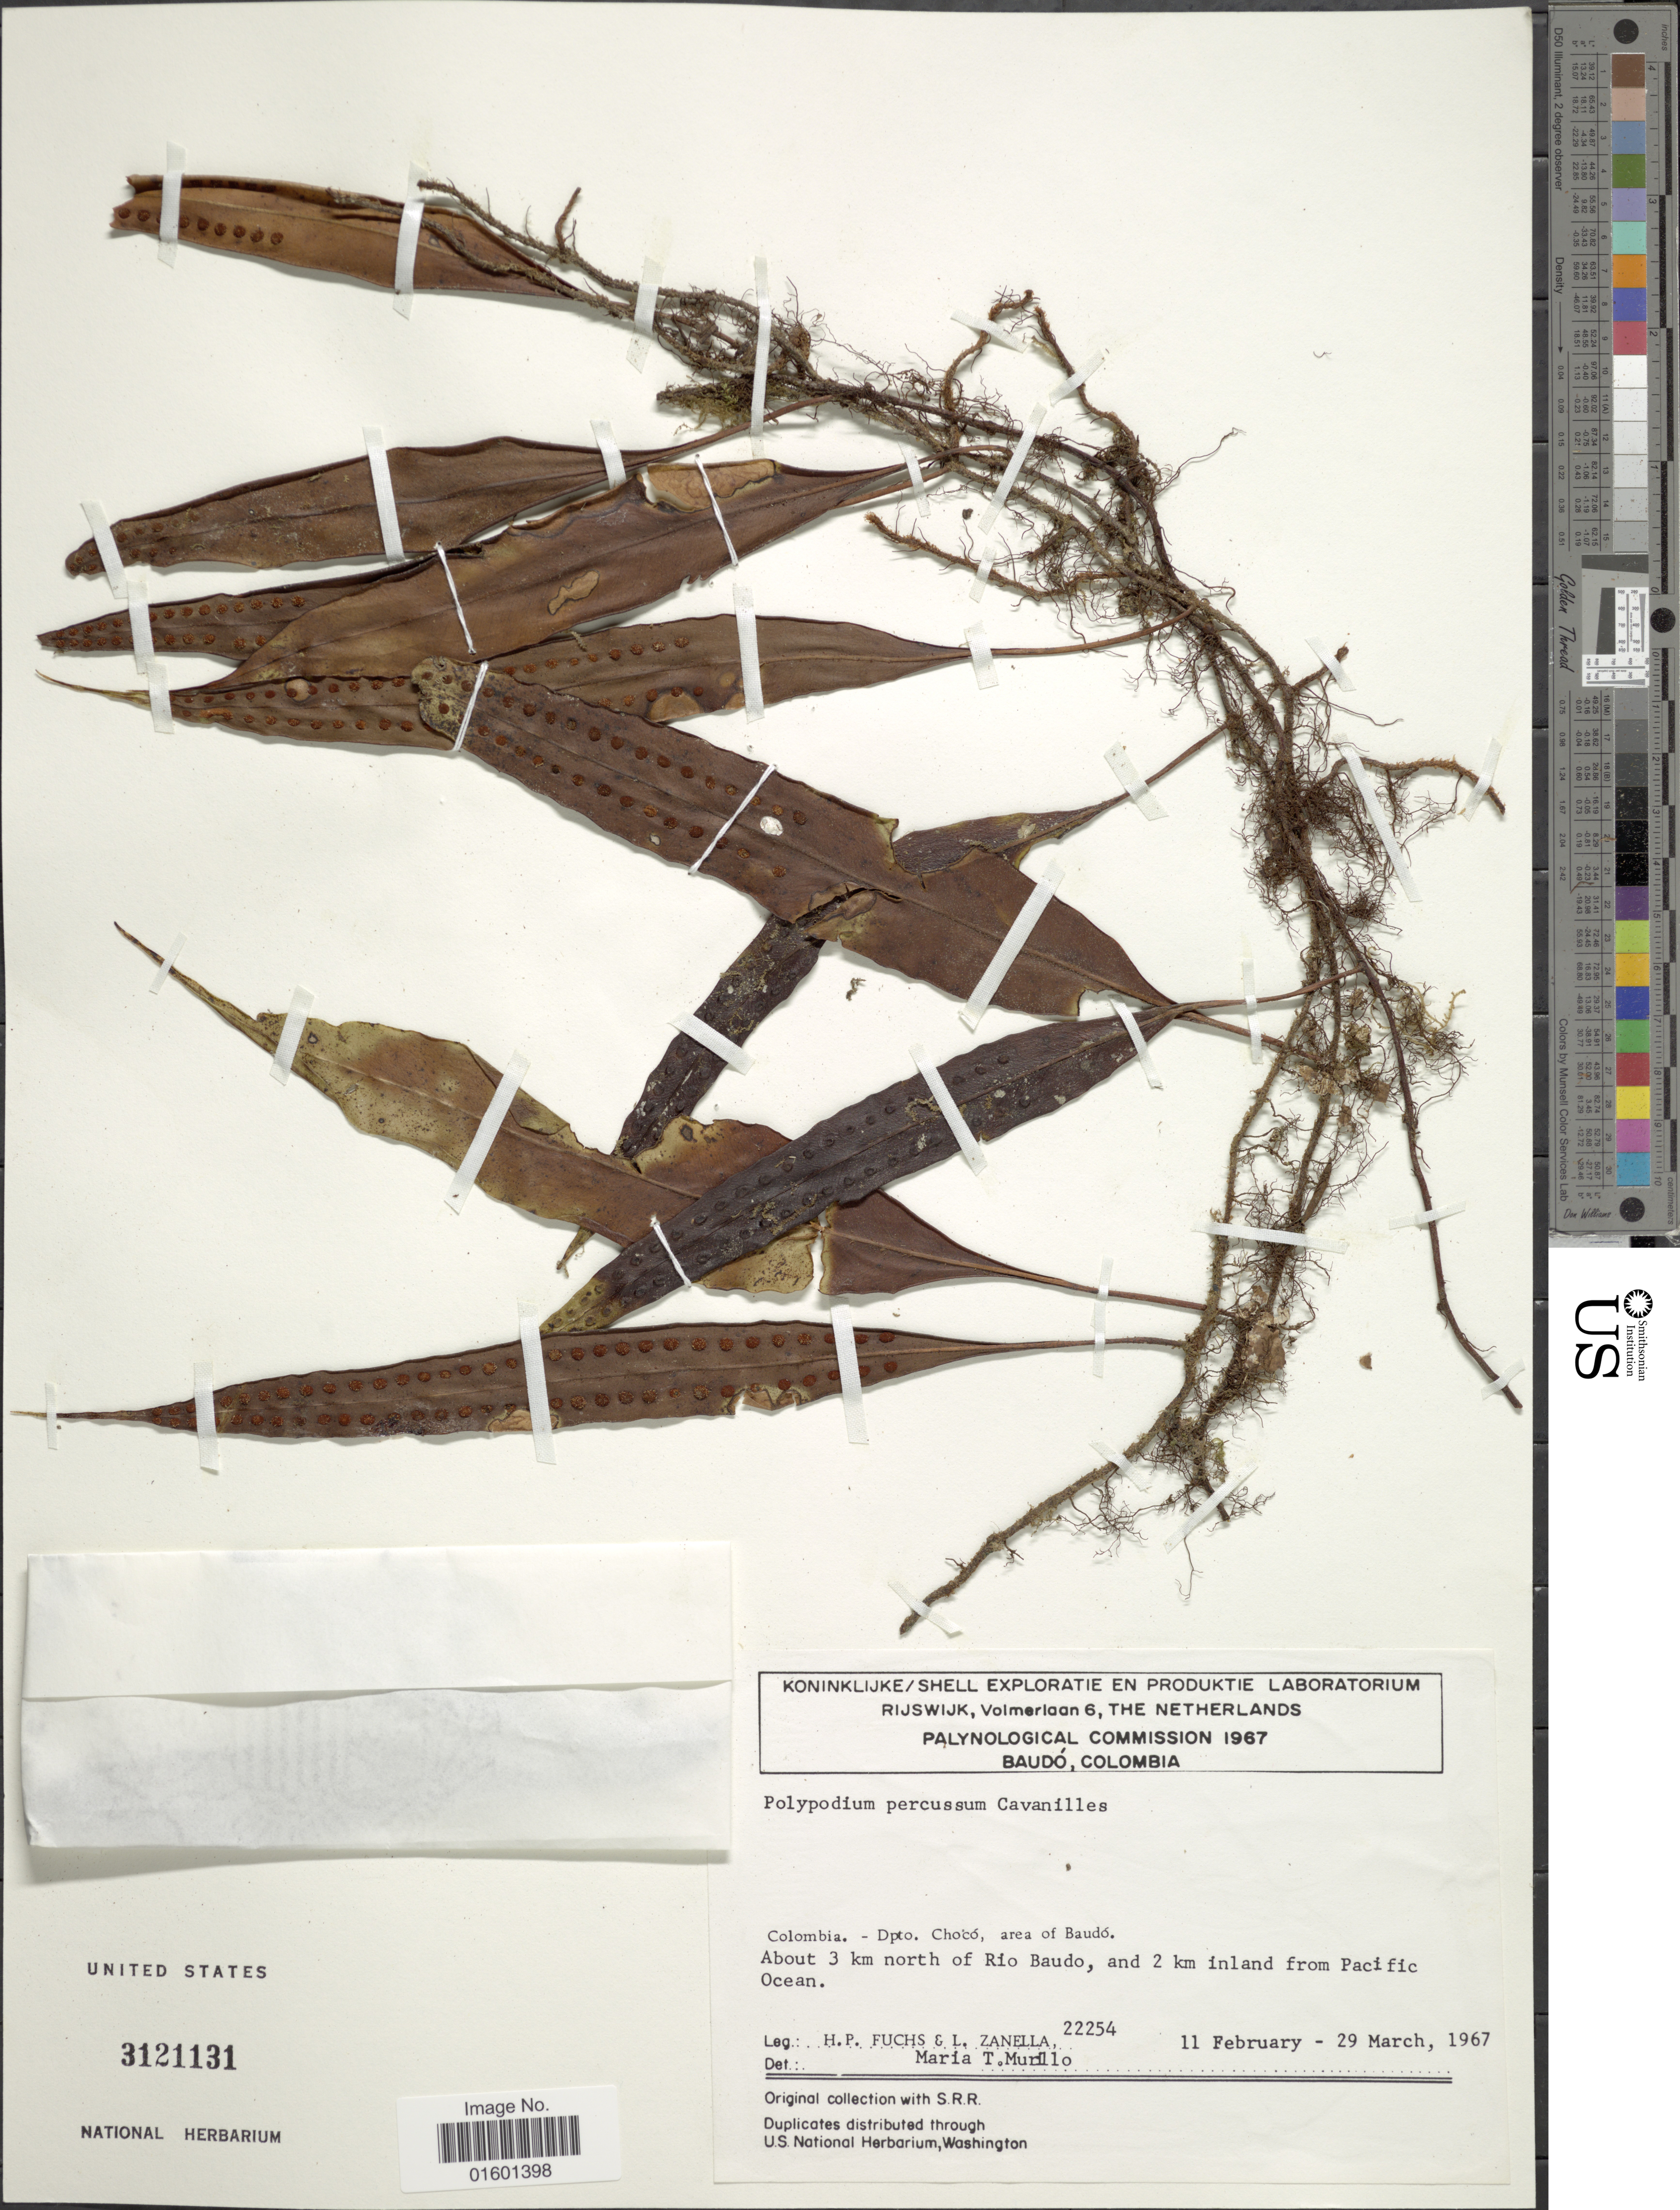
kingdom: Plantae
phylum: Tracheophyta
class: Polypodiopsida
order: Polypodiales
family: Polypodiaceae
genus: Microgramma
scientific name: Microgramma percussa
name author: (Cav.) de la Sota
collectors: H. P. Fuchs & L. Zanella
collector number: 22254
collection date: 1967-02-11/1967-03-29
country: Colombia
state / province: Chocó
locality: Area of Baudo, about 3 km north of Rio Baudo, and 2 km inland from Pacific Ocean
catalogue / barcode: US 3121131